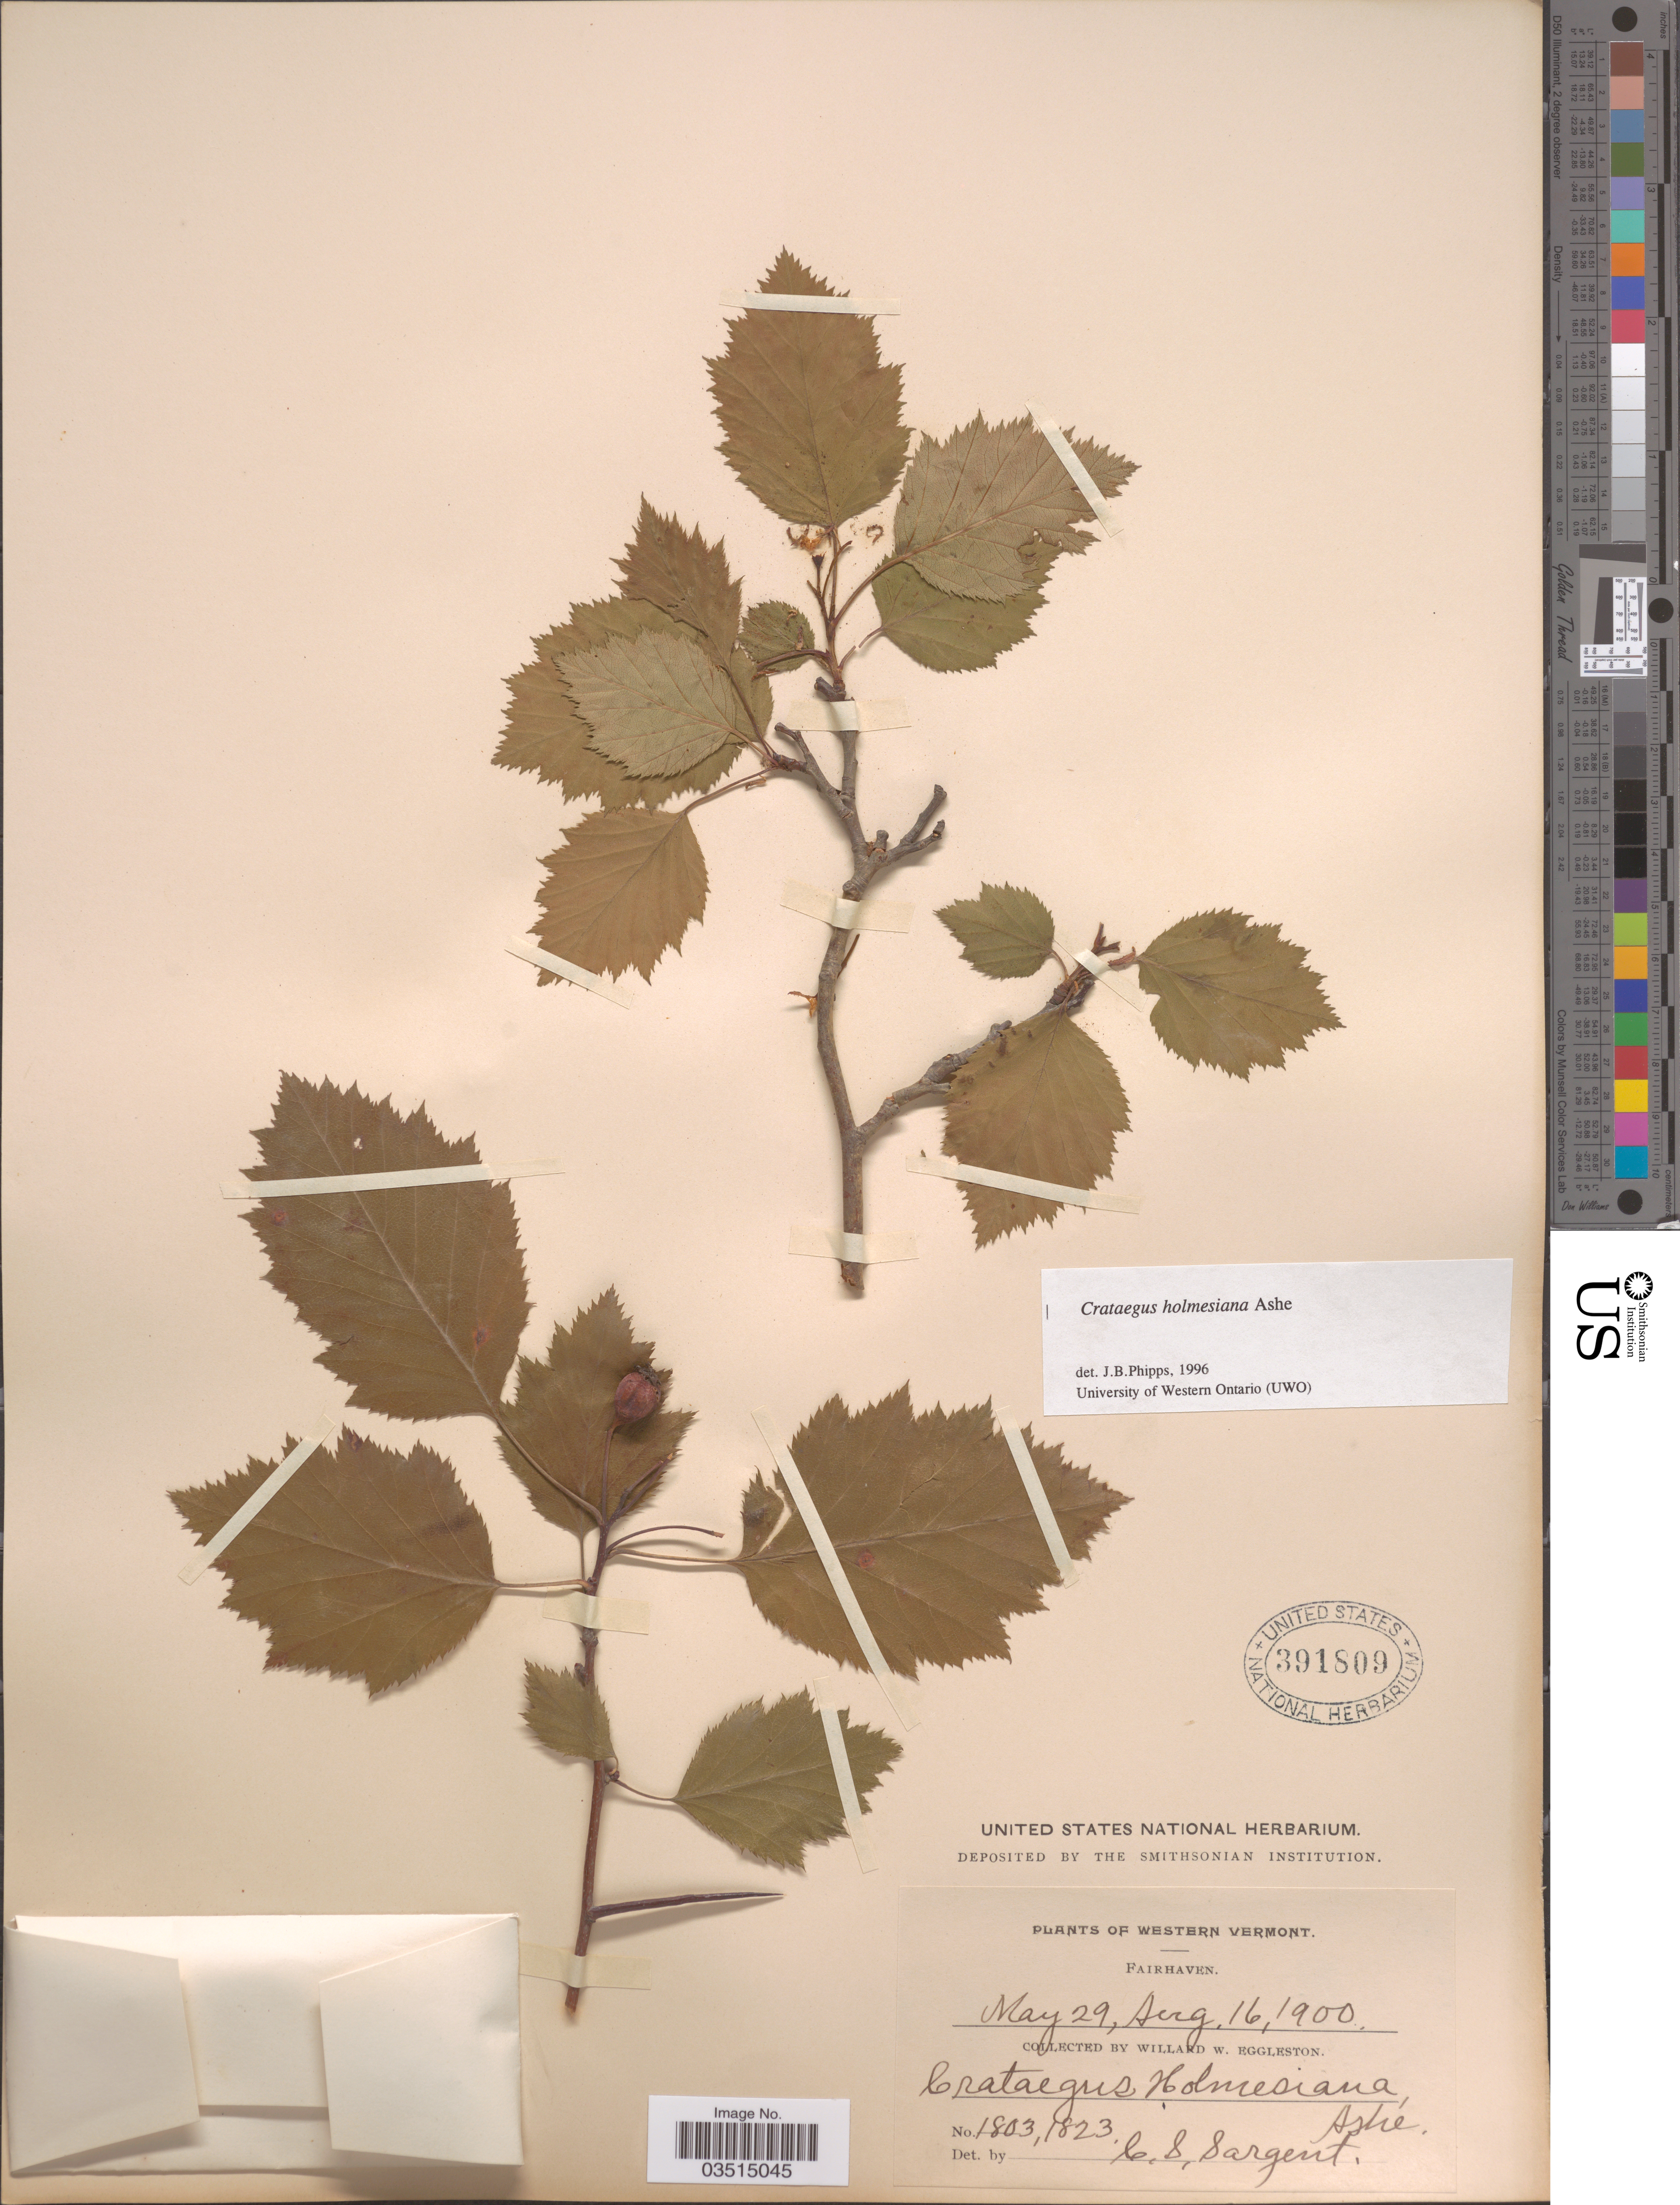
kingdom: Plantae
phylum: Tracheophyta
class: Magnoliopsida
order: Rosales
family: Rosaceae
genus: Crataegus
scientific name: Crataegus holmesiana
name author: Ashe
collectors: W. W. Eggleston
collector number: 1803/1823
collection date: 1900-05-29/1900-08-16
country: United States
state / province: Vermont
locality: Western Vermont. Fairhaven.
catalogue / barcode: US 391809